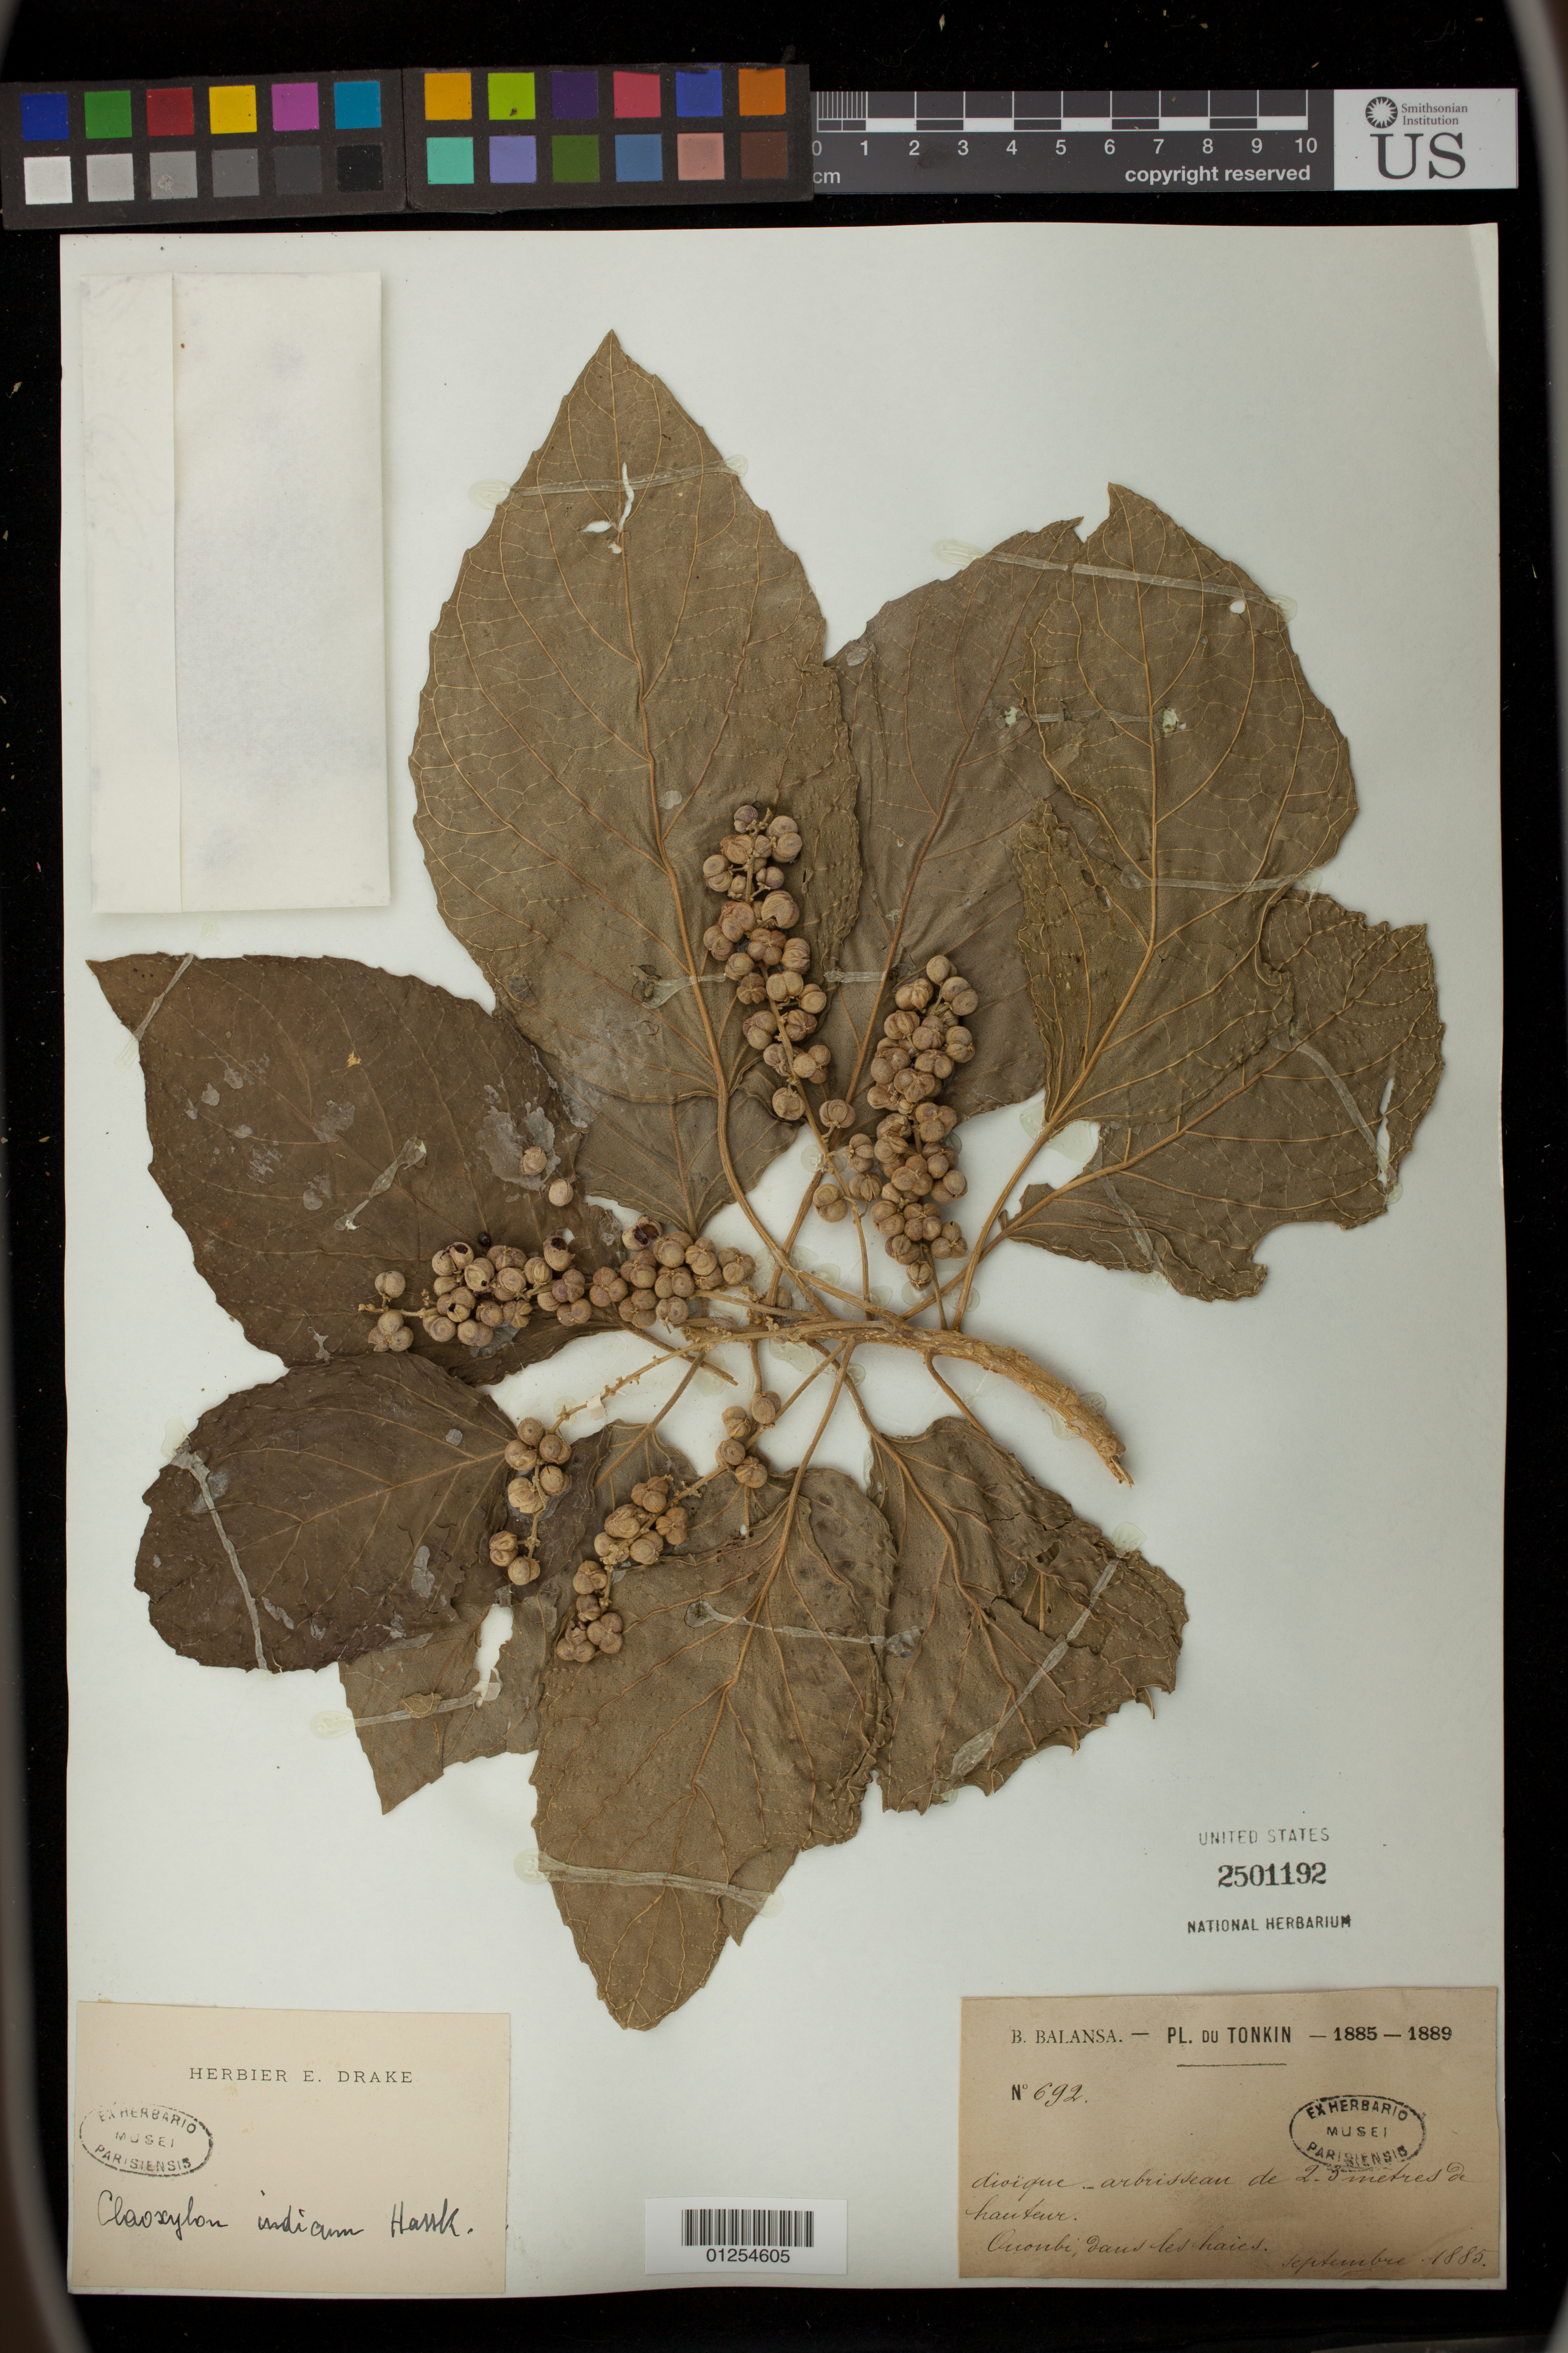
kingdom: Plantae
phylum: Tracheophyta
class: Magnoliopsida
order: Malpighiales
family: Euphorbiaceae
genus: Claoxylon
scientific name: Claoxylon indicum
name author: (Reinw. ex Blume) Hassk.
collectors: B. Balansa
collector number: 692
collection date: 1885-09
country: Vietnam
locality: Tonkin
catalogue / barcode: US 2501192